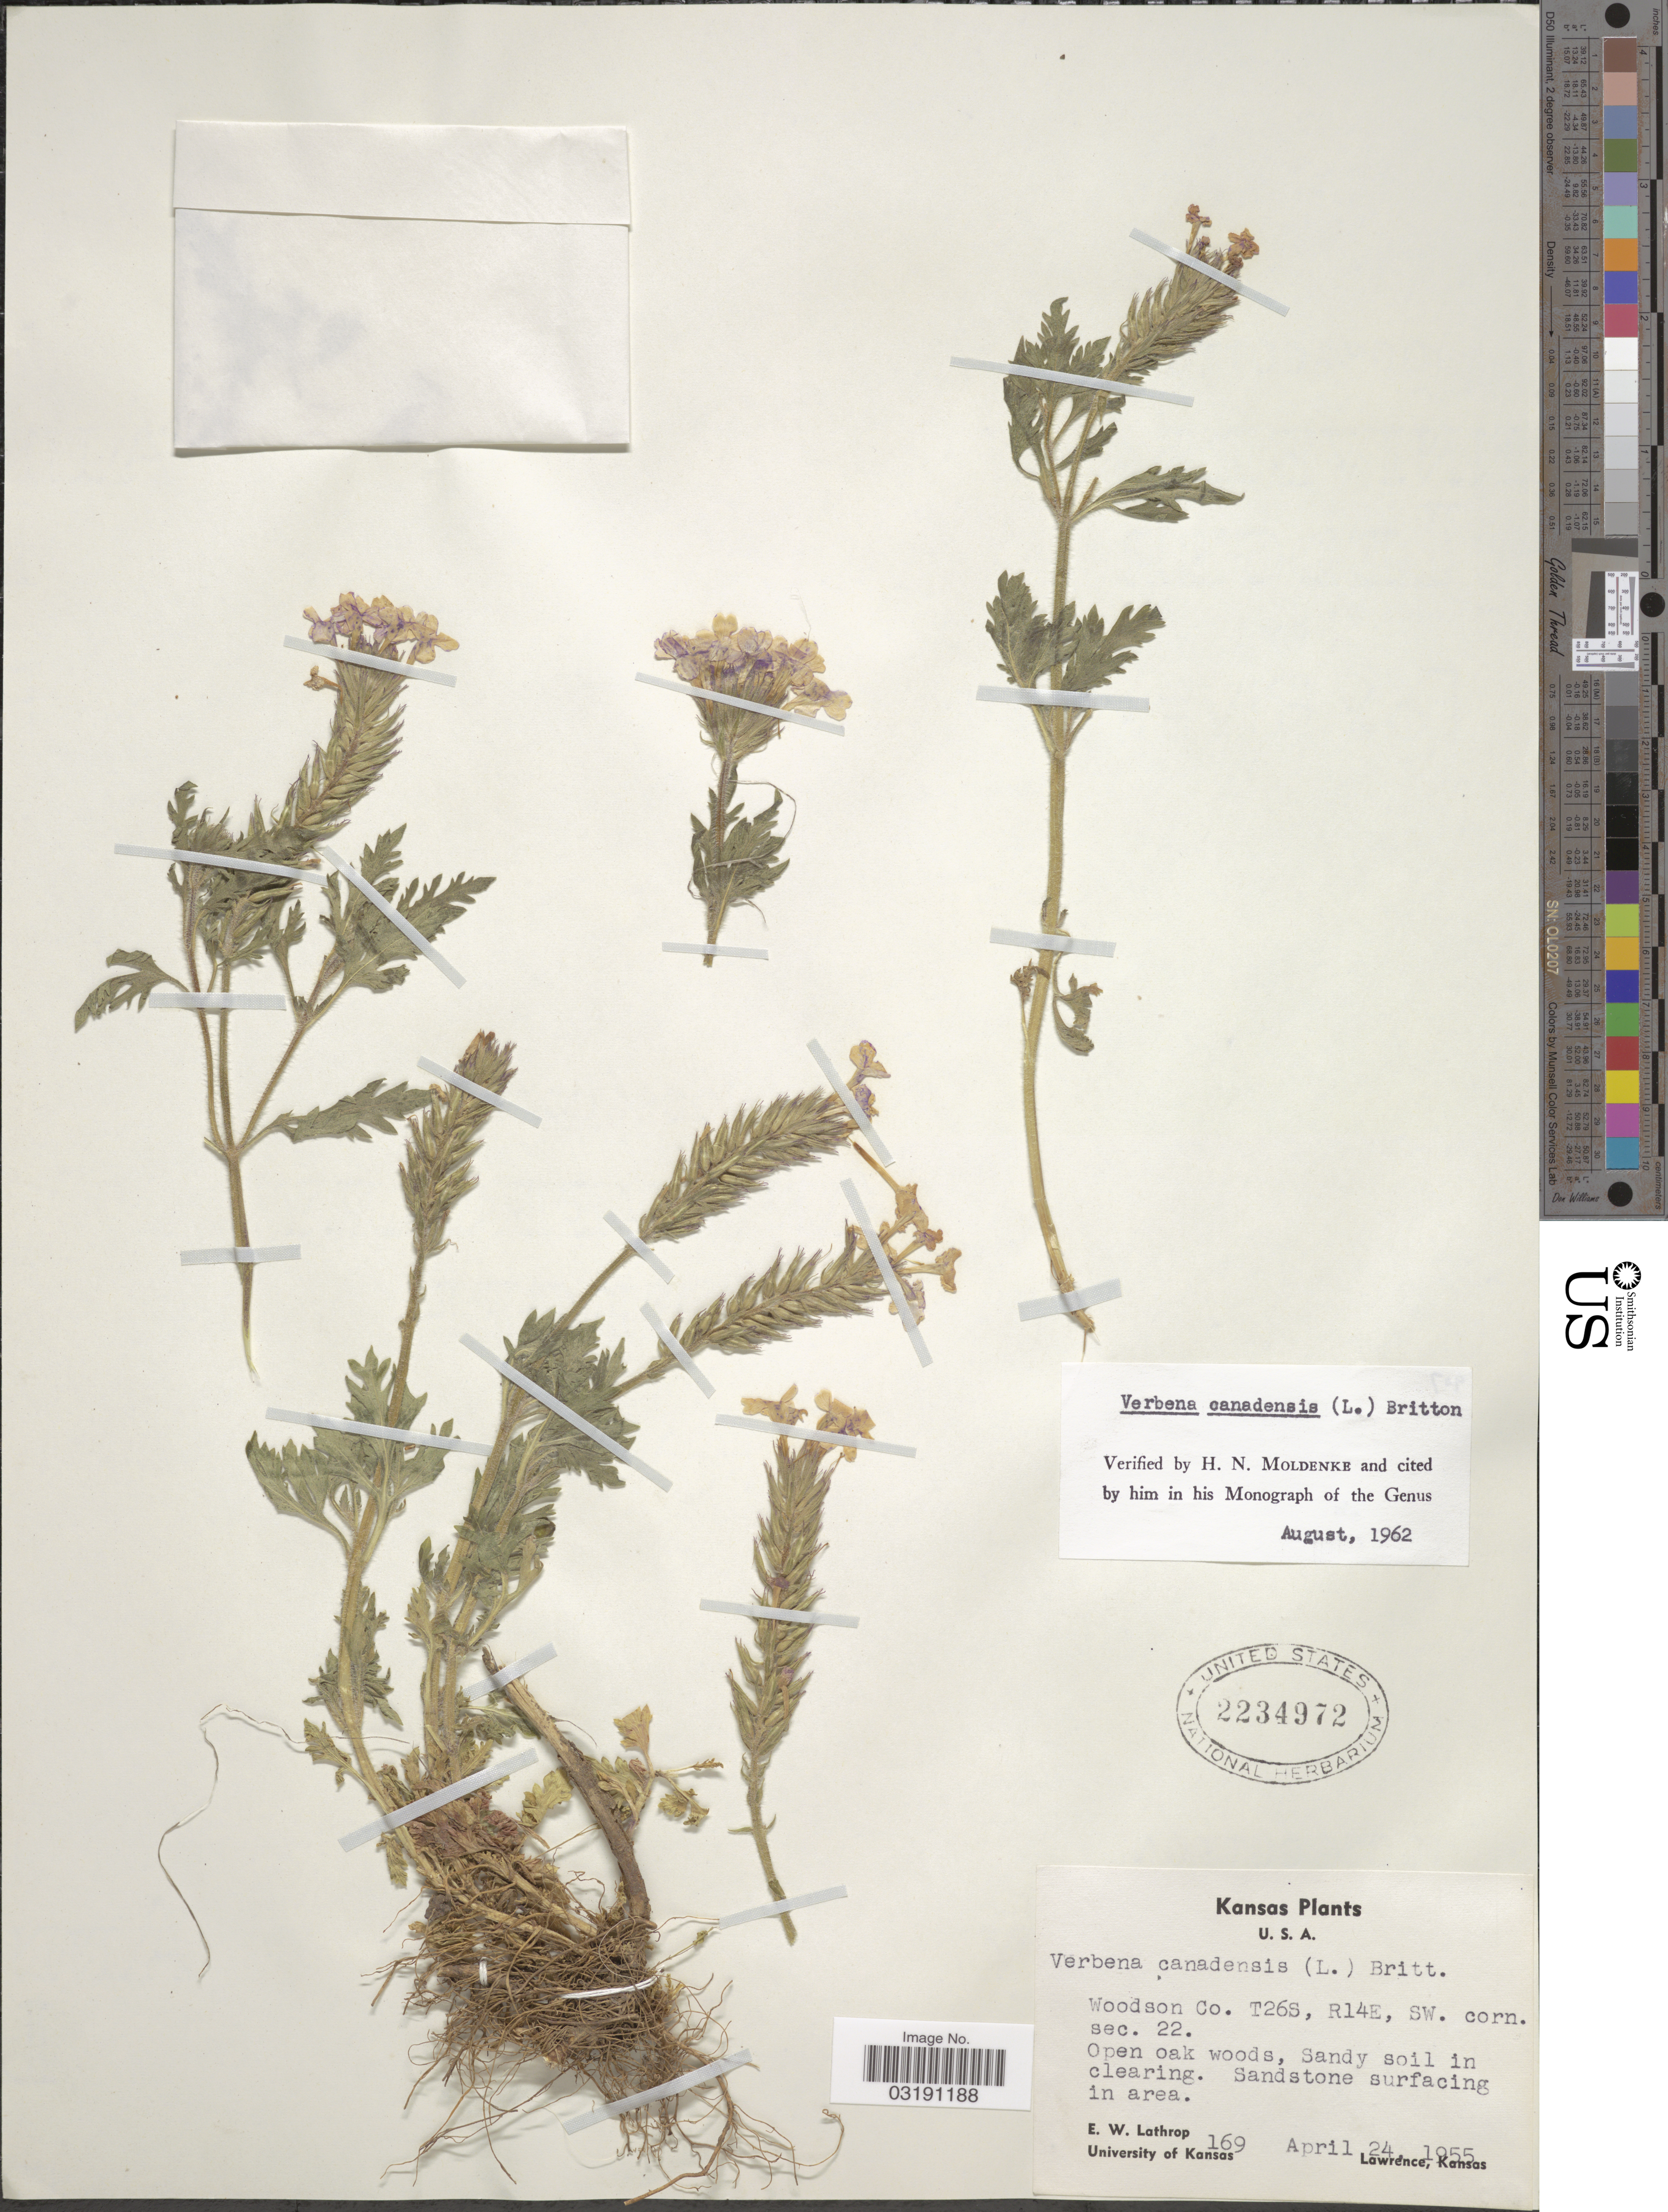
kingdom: Plantae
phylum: Tracheophyta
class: Magnoliopsida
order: Lamiales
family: Verbenaceae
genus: Verbena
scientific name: Verbena canadensis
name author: (L.) Britton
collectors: E. W. Lathrop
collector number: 169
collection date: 1955-04-24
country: United States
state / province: Kansas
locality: Woodson Co. T26S, R14E, SW. corn. sec. 22.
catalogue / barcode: US 2234972